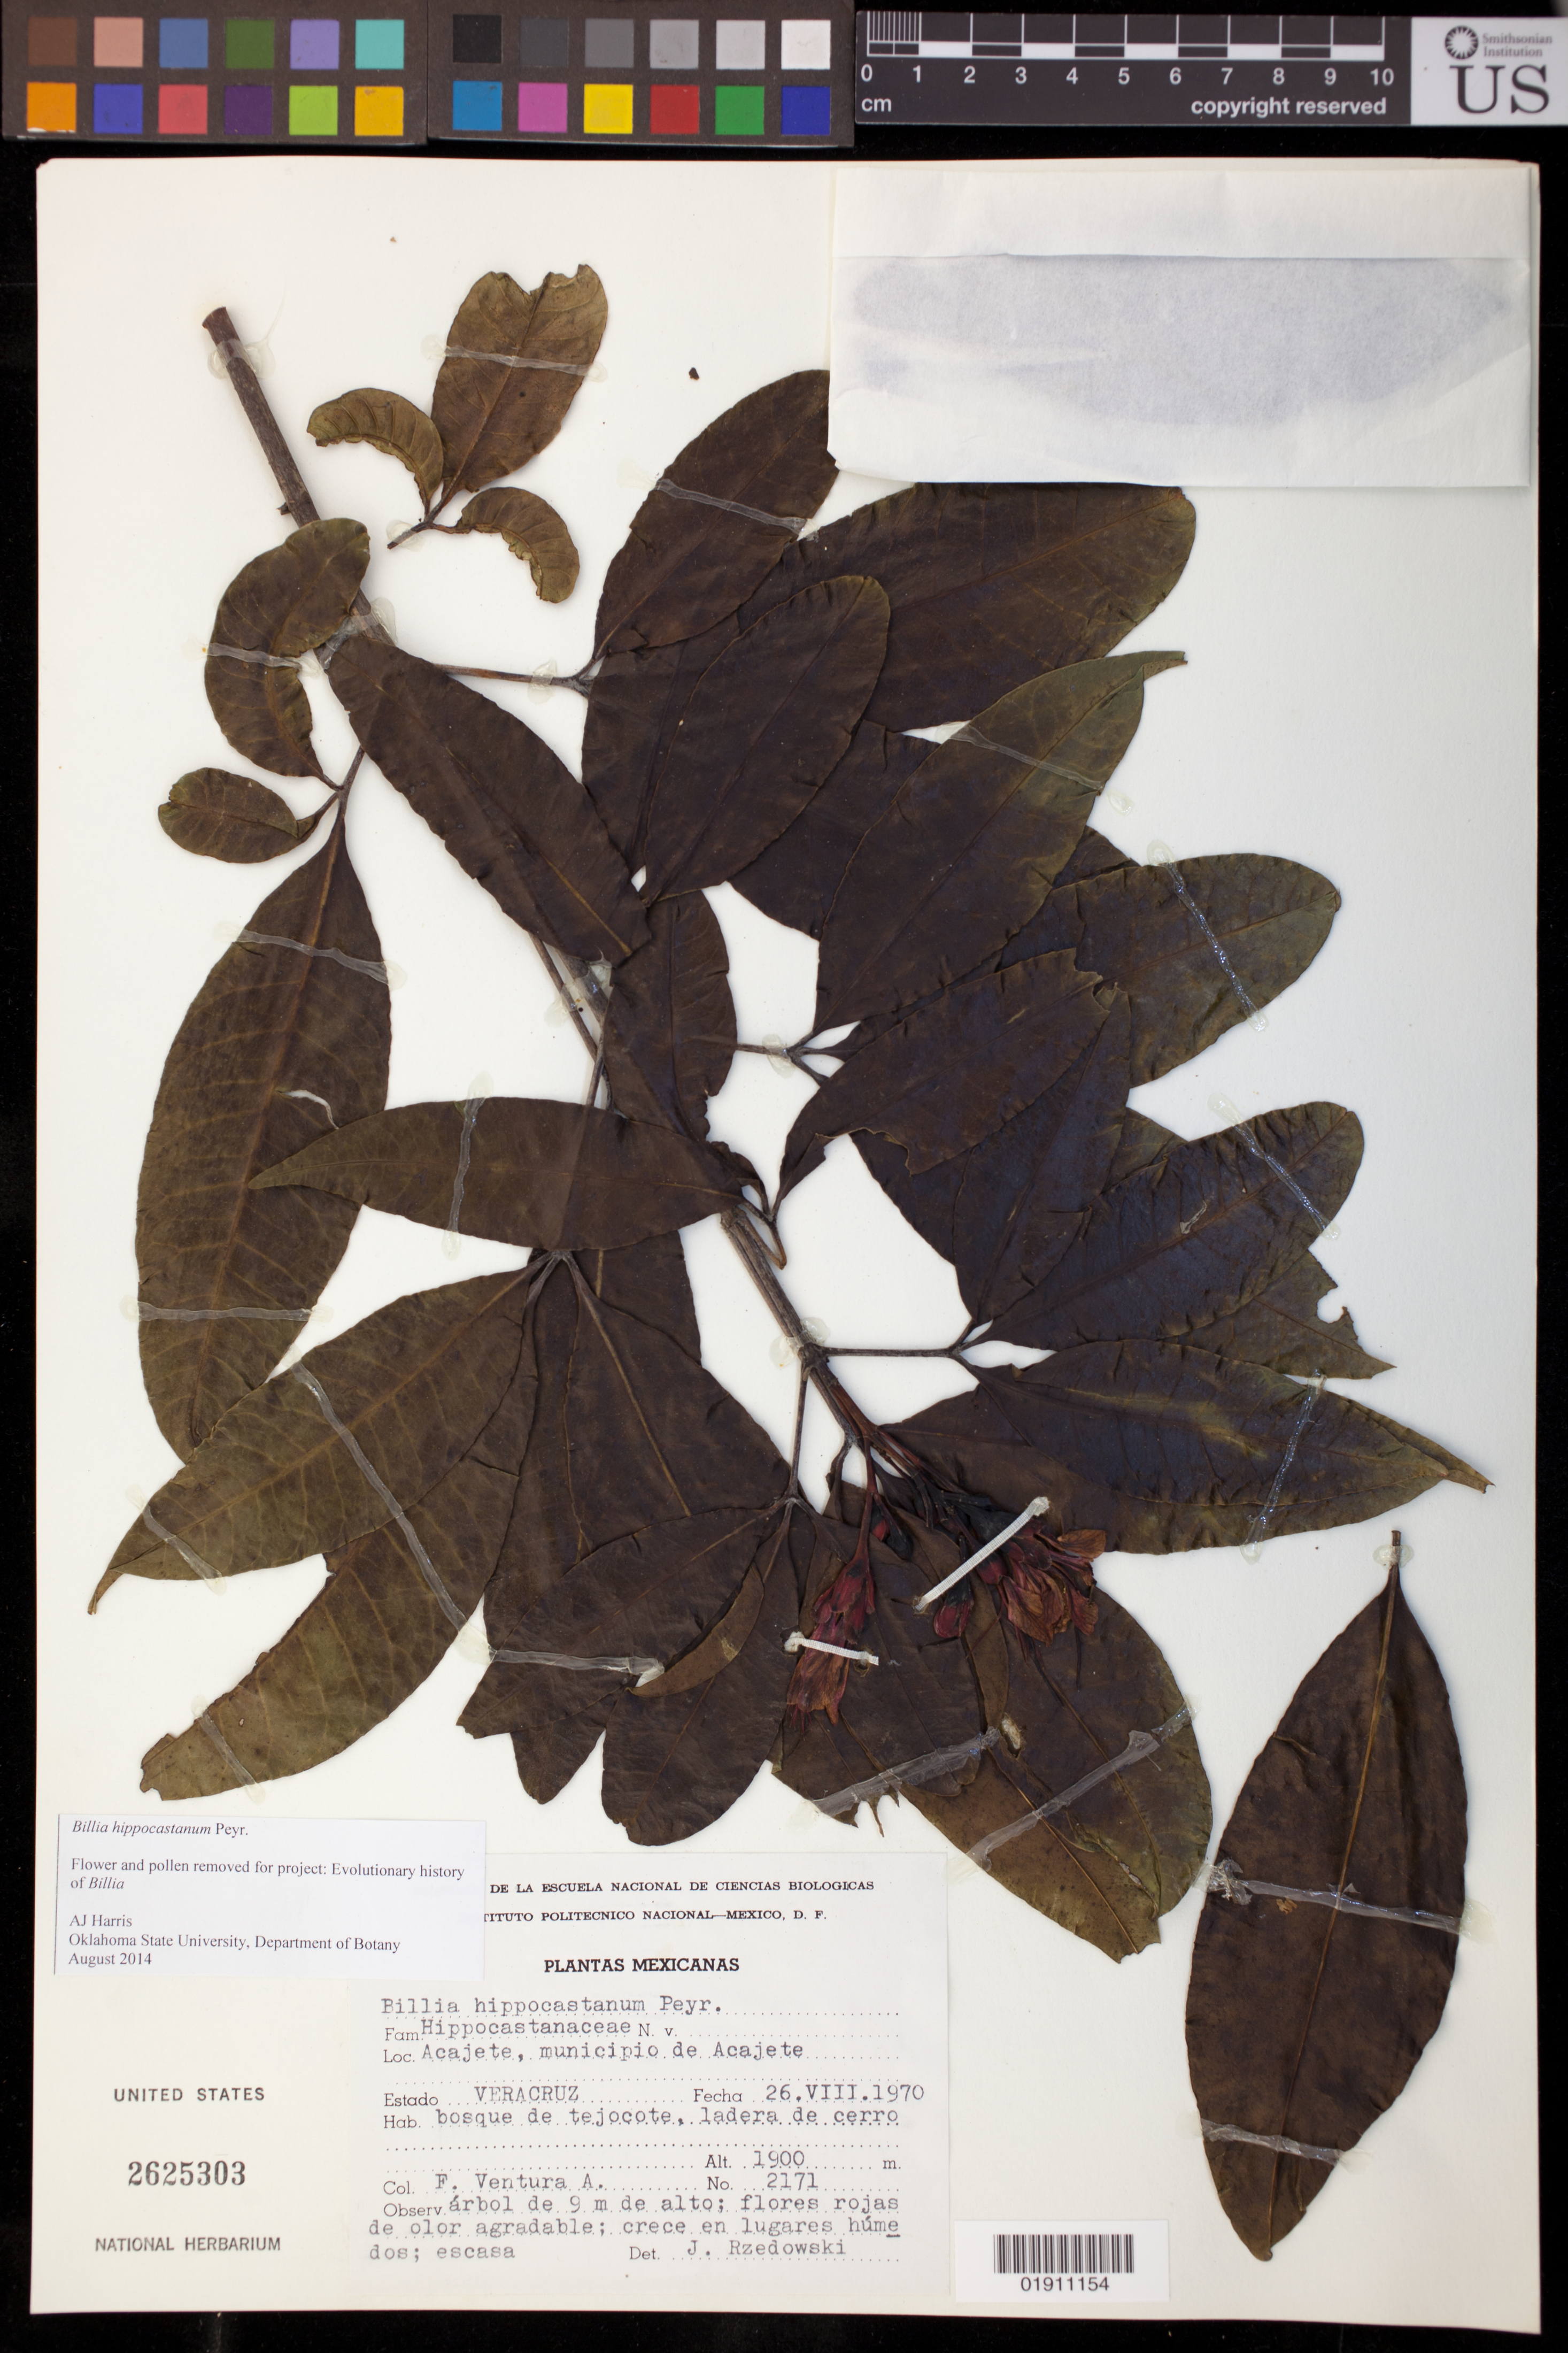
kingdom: Plantae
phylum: Tracheophyta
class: Magnoliopsida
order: Sapindales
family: Sapindaceae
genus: Billia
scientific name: Billia hippocastanum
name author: Peyr.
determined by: Harris, A. J.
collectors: F. Ventura A.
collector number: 2171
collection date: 1970-08-26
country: Mexico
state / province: Veracruz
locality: Acajete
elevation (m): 1900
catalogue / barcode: US 2625303